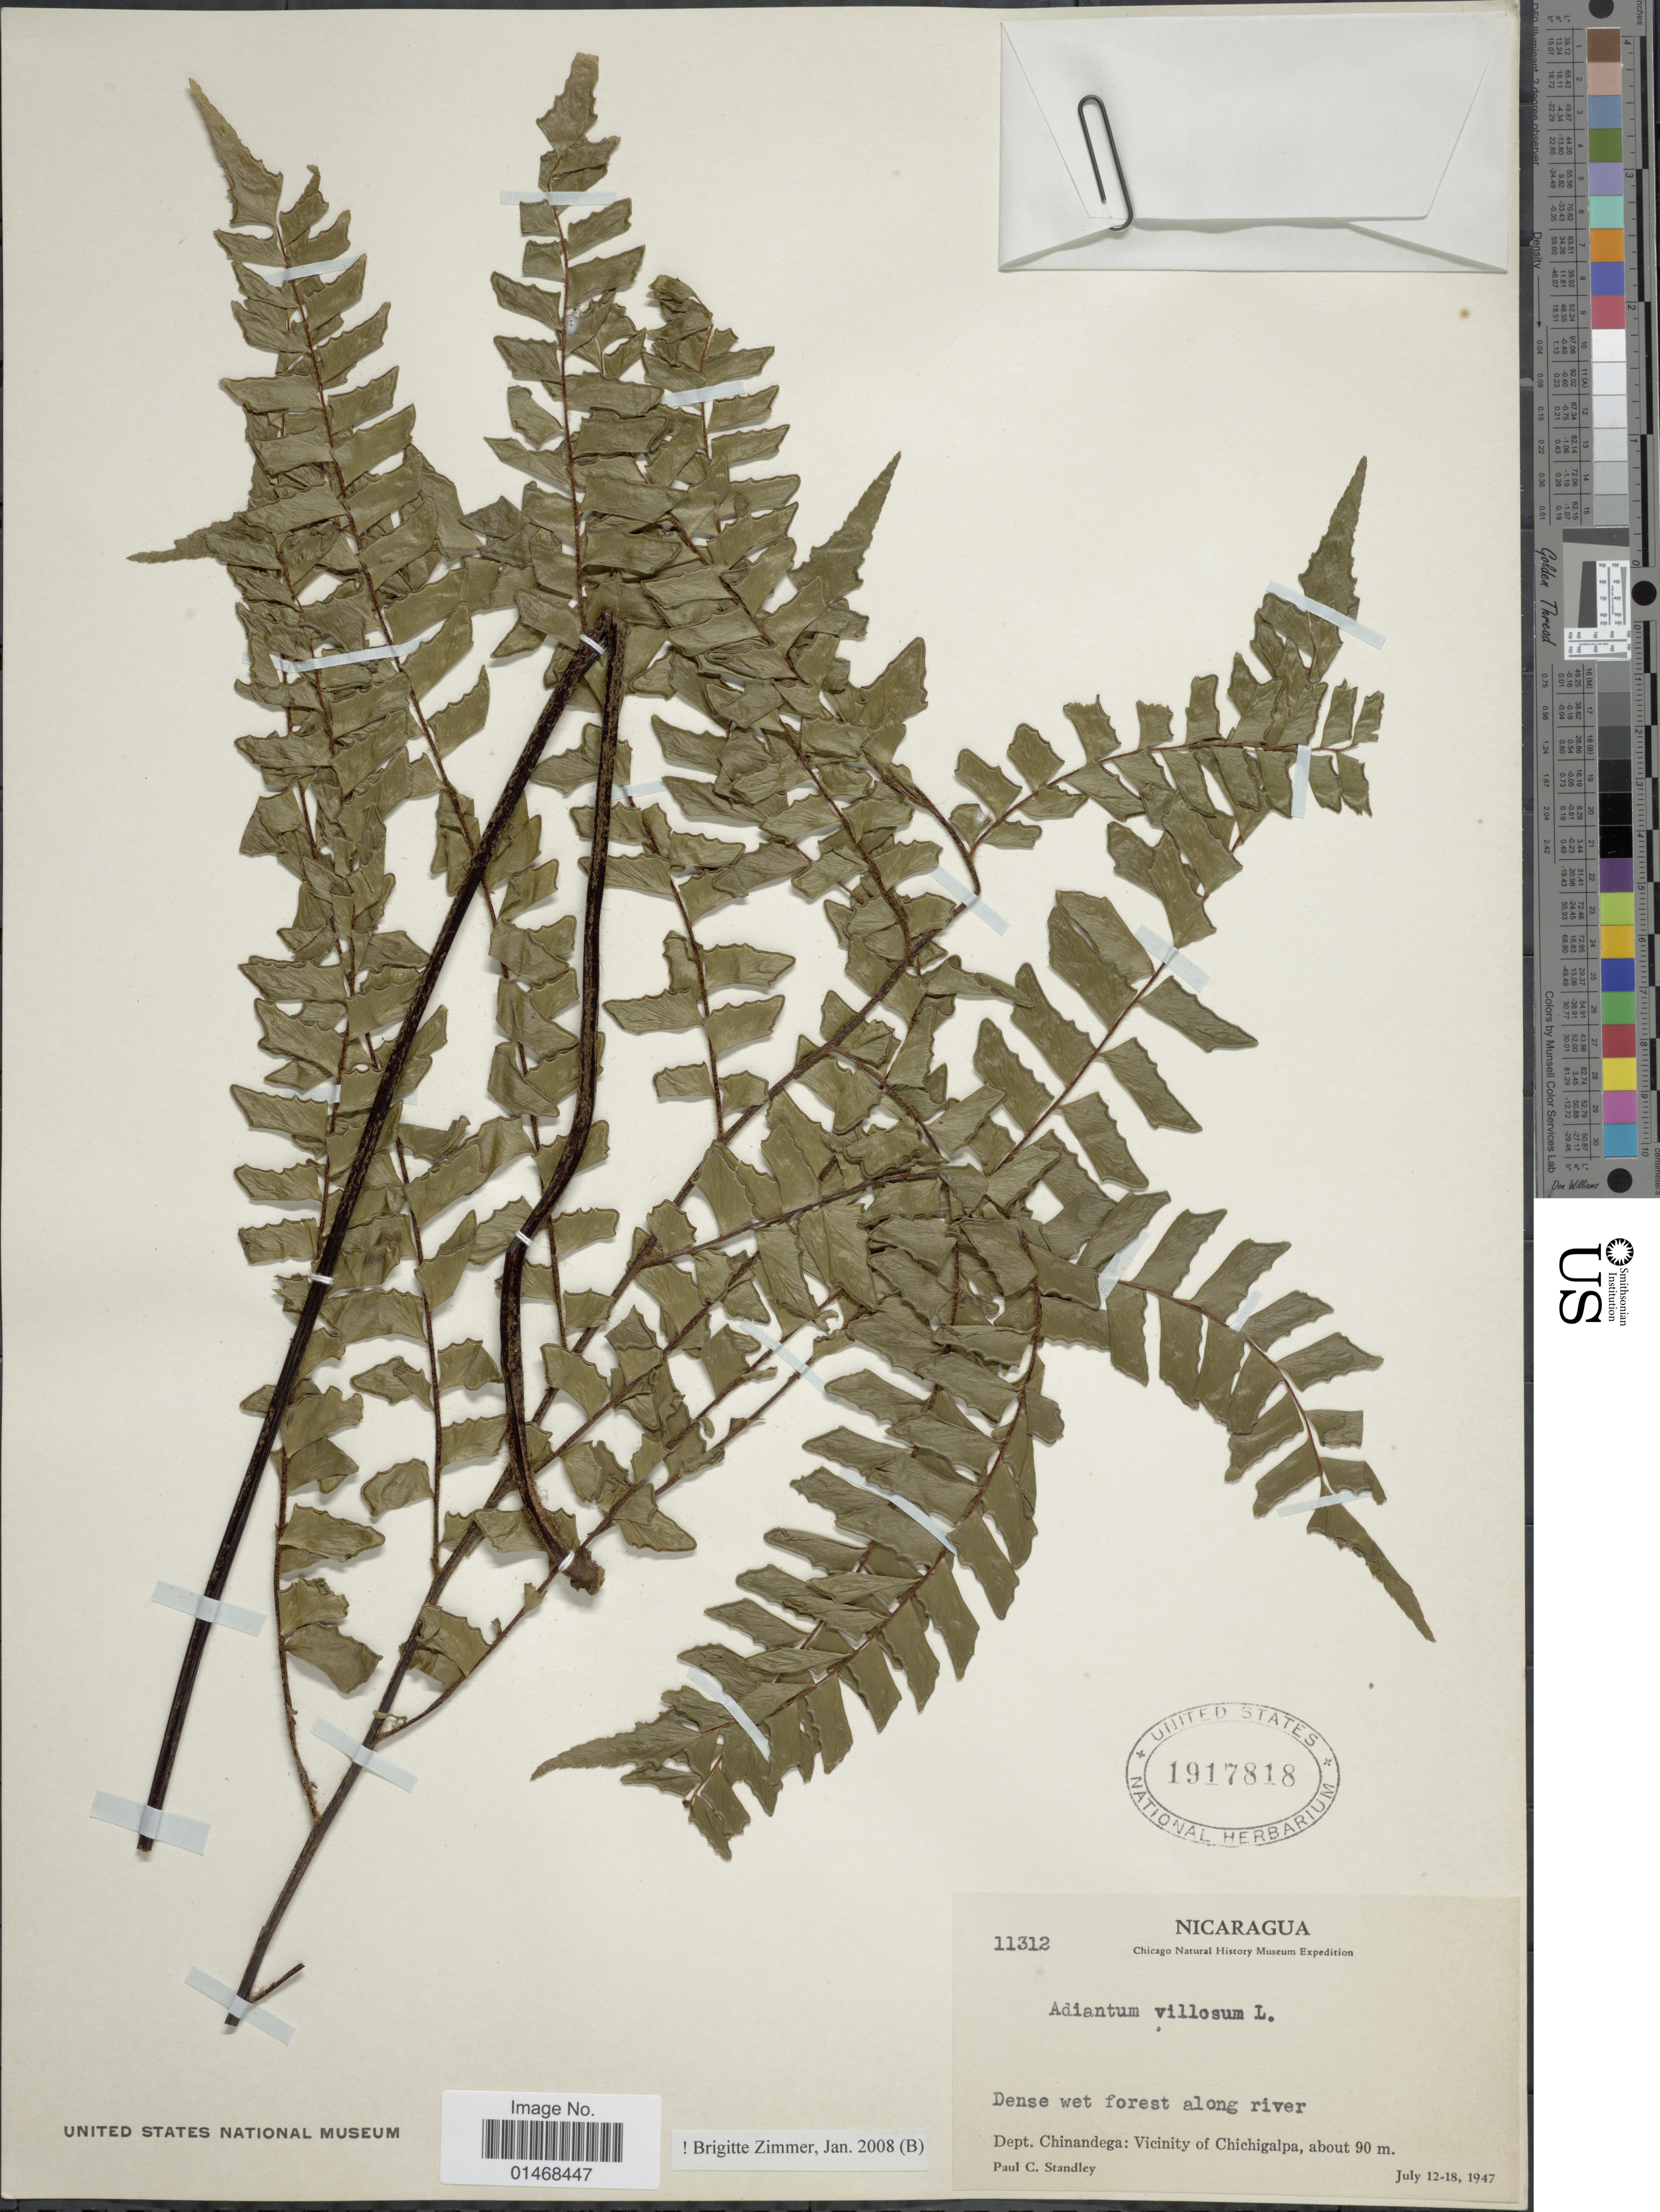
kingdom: Plantae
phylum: Tracheophyta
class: Polypodiopsida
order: Polypodiales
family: Pteridaceae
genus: Adiantum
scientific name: Adiantum villosum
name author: L.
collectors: P. C. Standley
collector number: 11312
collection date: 1947-07-12/1947-07-18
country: Nicaragua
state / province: Chinandega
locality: Dept. Chinandega: Vicinity of Chicigalpa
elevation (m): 90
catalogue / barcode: US 1917818